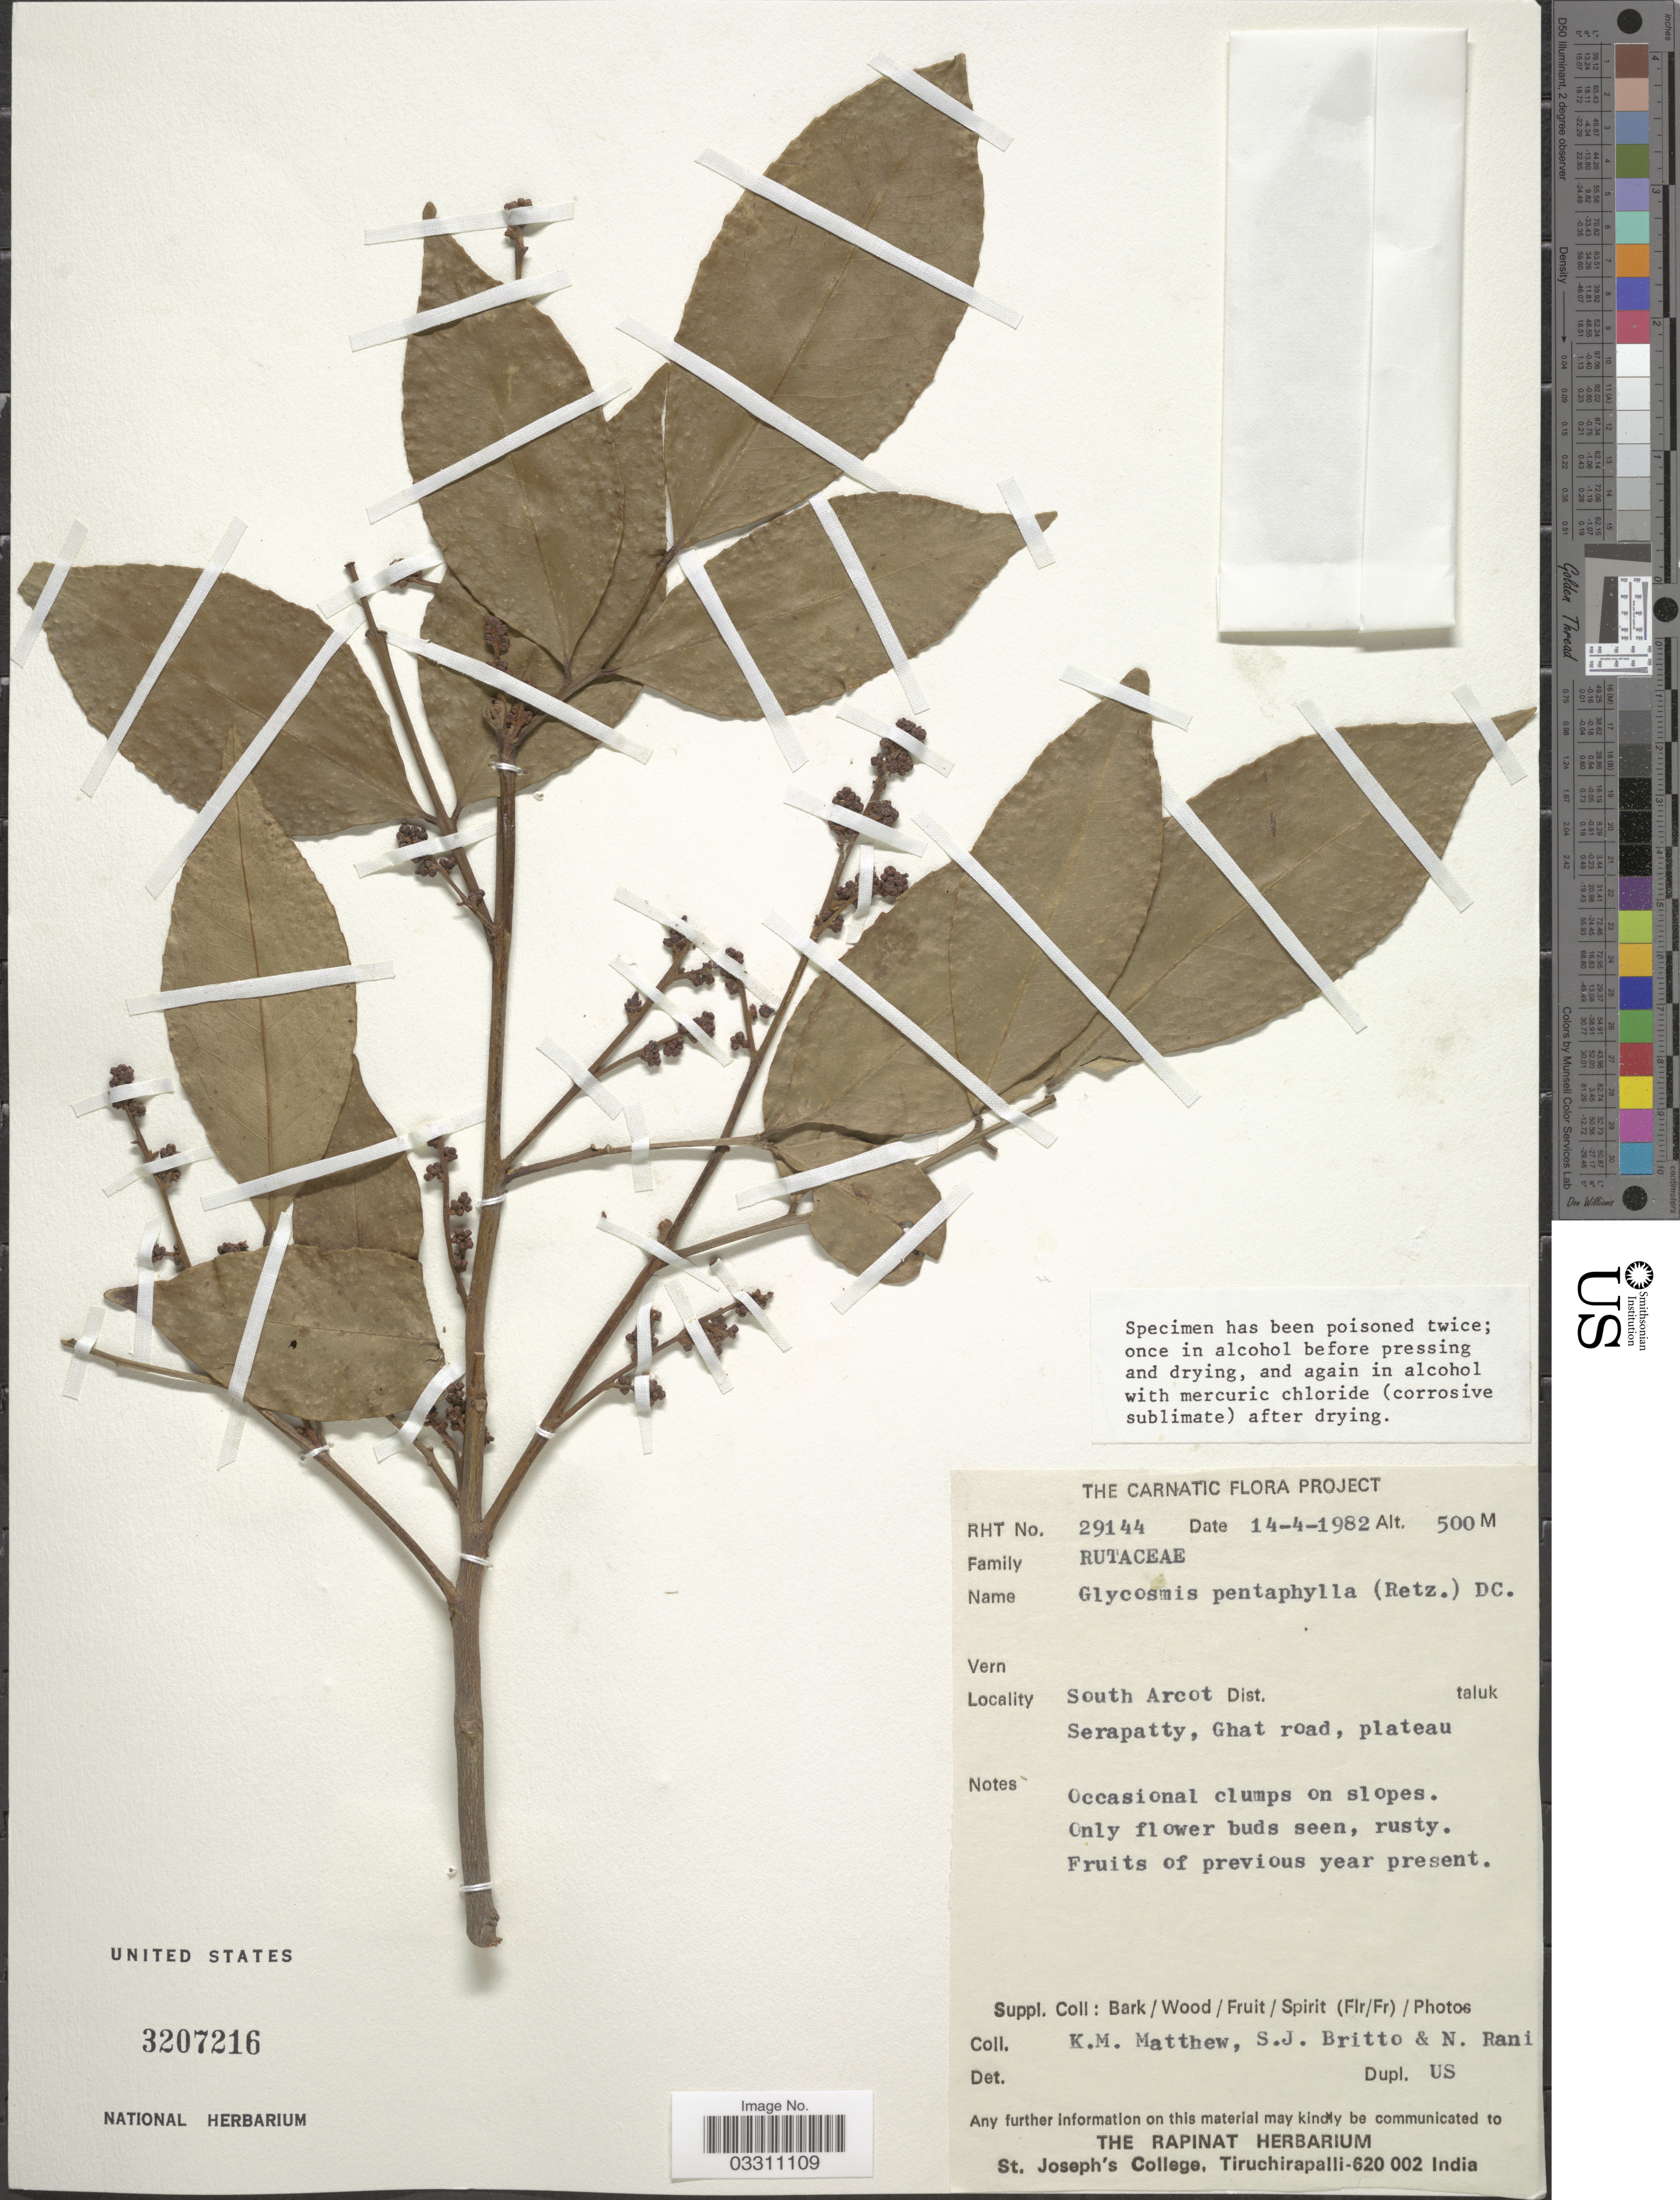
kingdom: Plantae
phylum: Tracheophyta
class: Magnoliopsida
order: Sapindales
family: Rutaceae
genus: Glycosmis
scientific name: Glycosmis pentaphylla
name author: (Retz.) DC.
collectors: K. M. Matthew, S. J. Britto & N. Rani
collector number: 29144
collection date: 1982-04-14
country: India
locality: The Carnatic, South Arcot Dist. Serapatty, Ghat road, plateau.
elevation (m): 500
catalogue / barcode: US 3207216